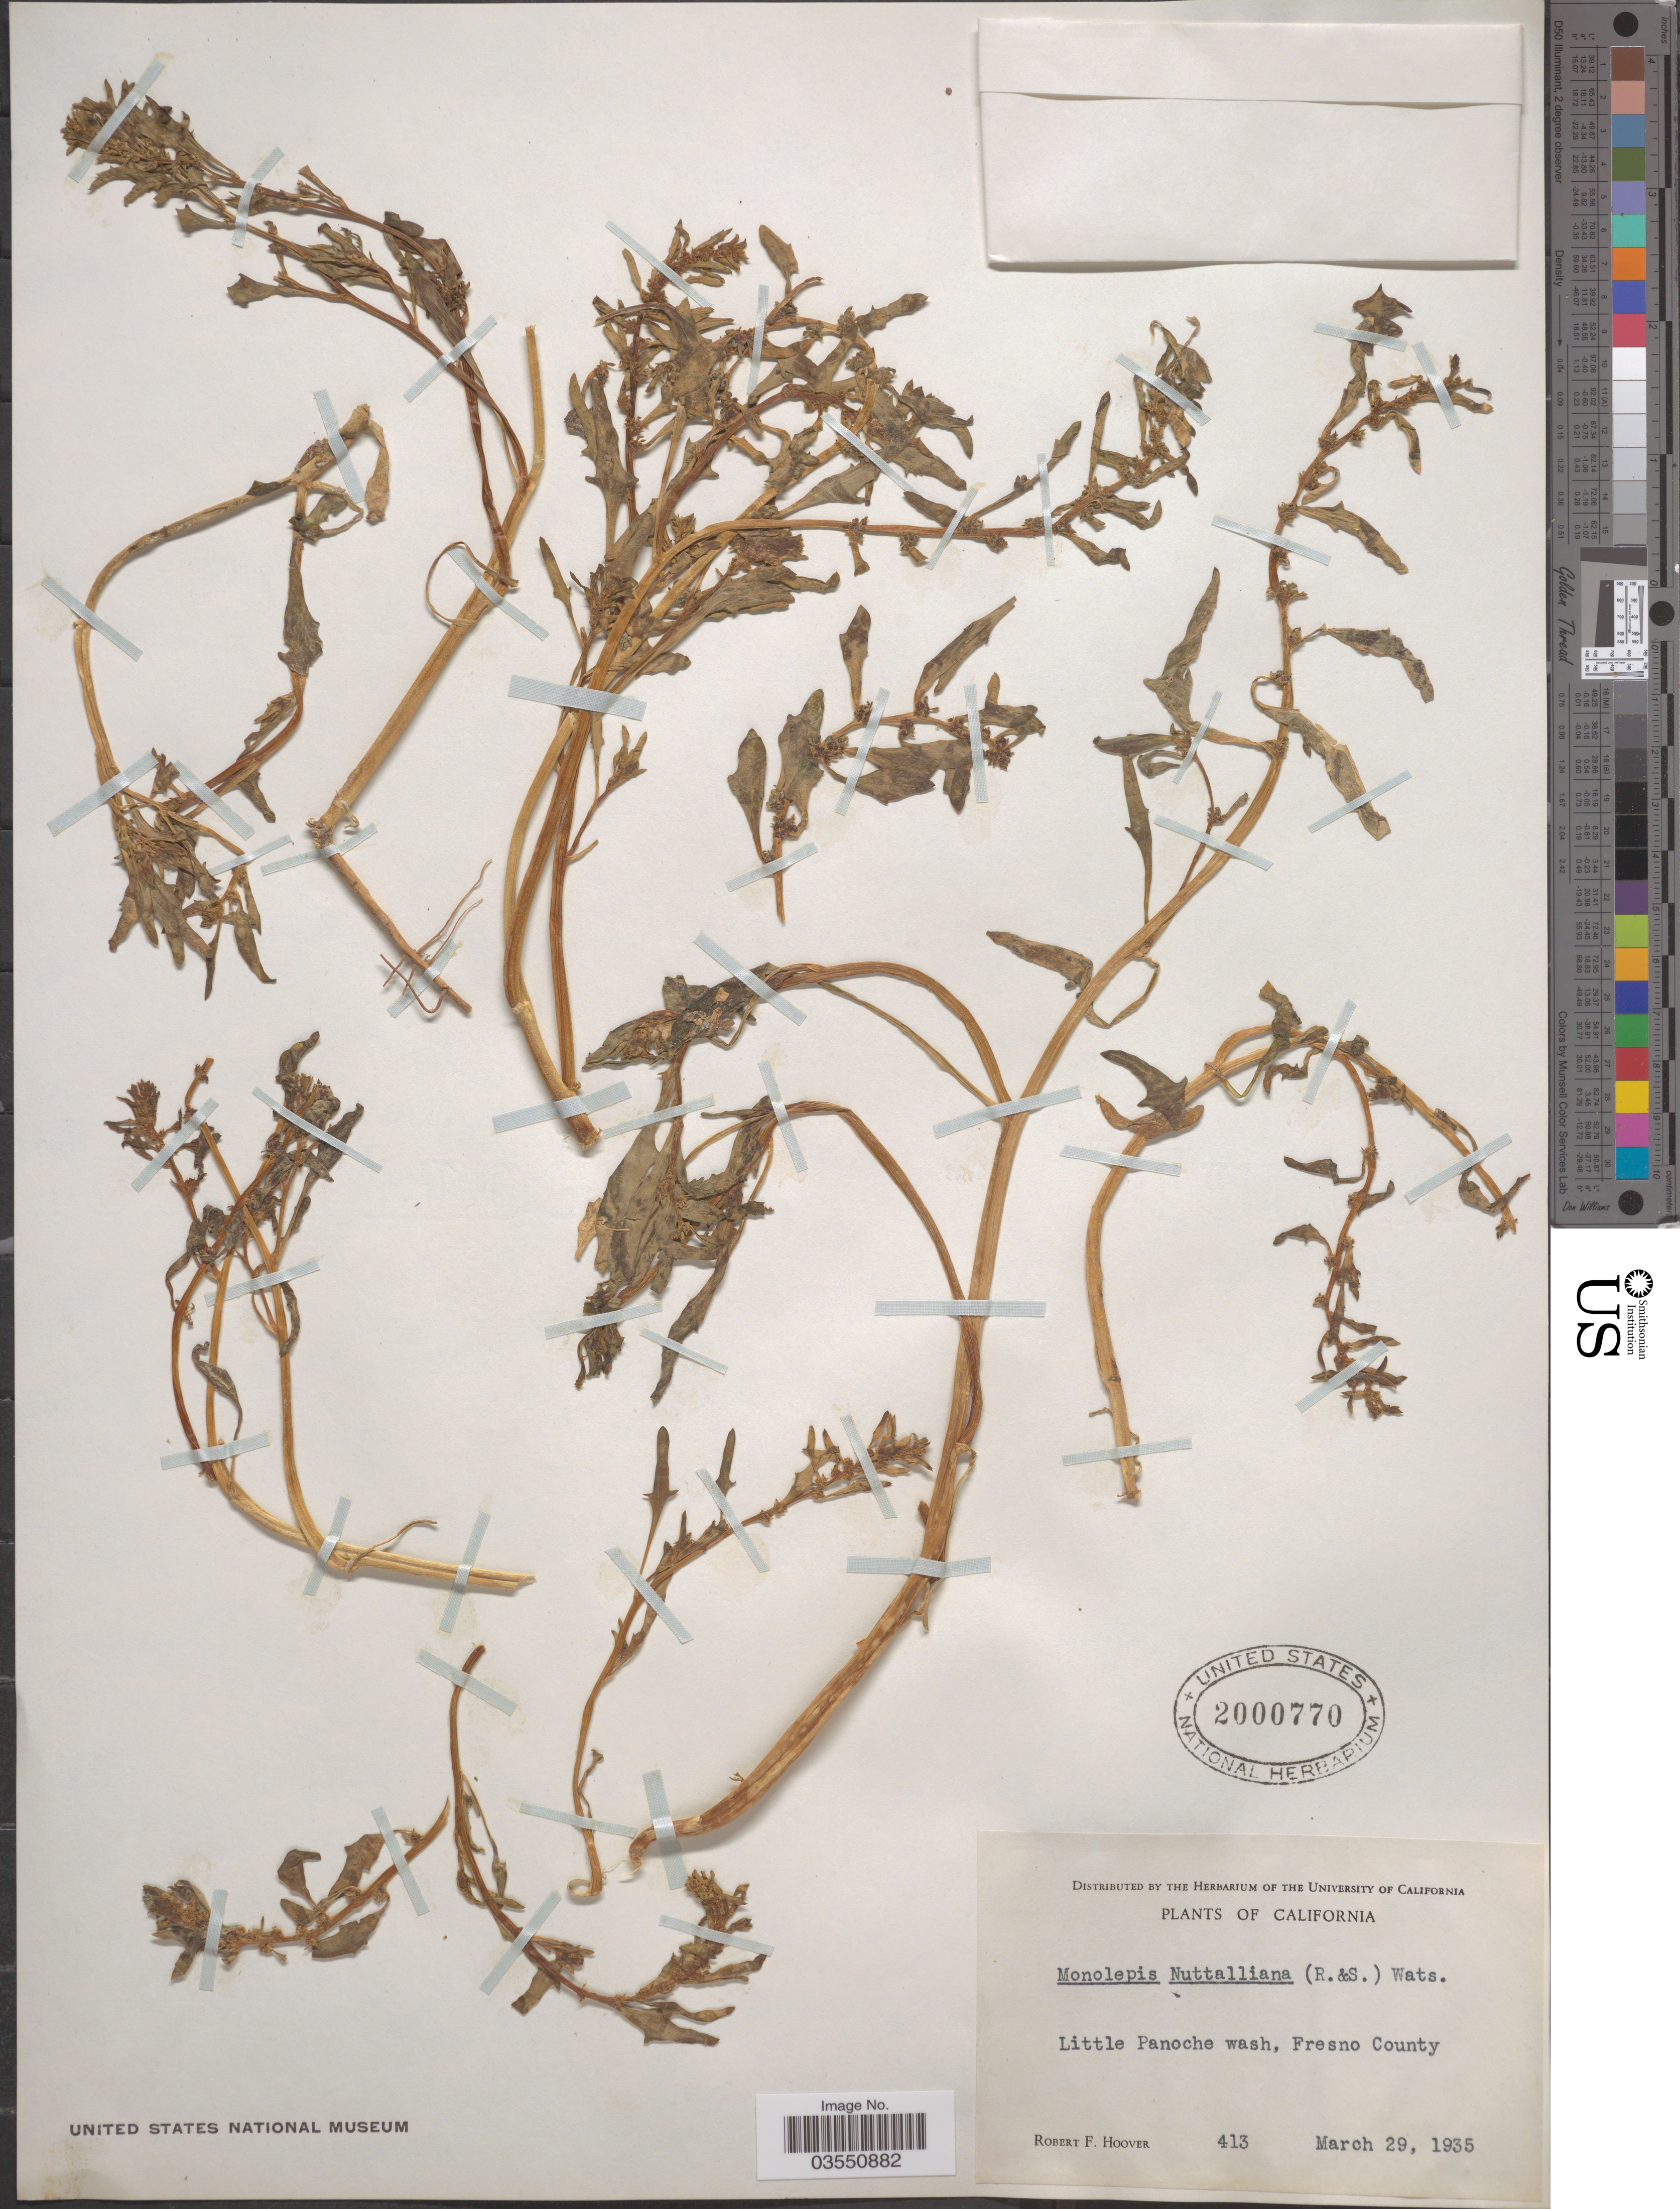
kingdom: Plantae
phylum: Tracheophyta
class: Magnoliopsida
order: Caryophyllales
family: Amaranthaceae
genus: Blitum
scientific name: Blitum nuttallianum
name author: Schult.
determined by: U.S. National Herbarium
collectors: R. F. Hoover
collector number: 413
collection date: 1935-03-29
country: United States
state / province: California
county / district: Fresno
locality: Little Panoche wash, Fresno County.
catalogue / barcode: US 2000770